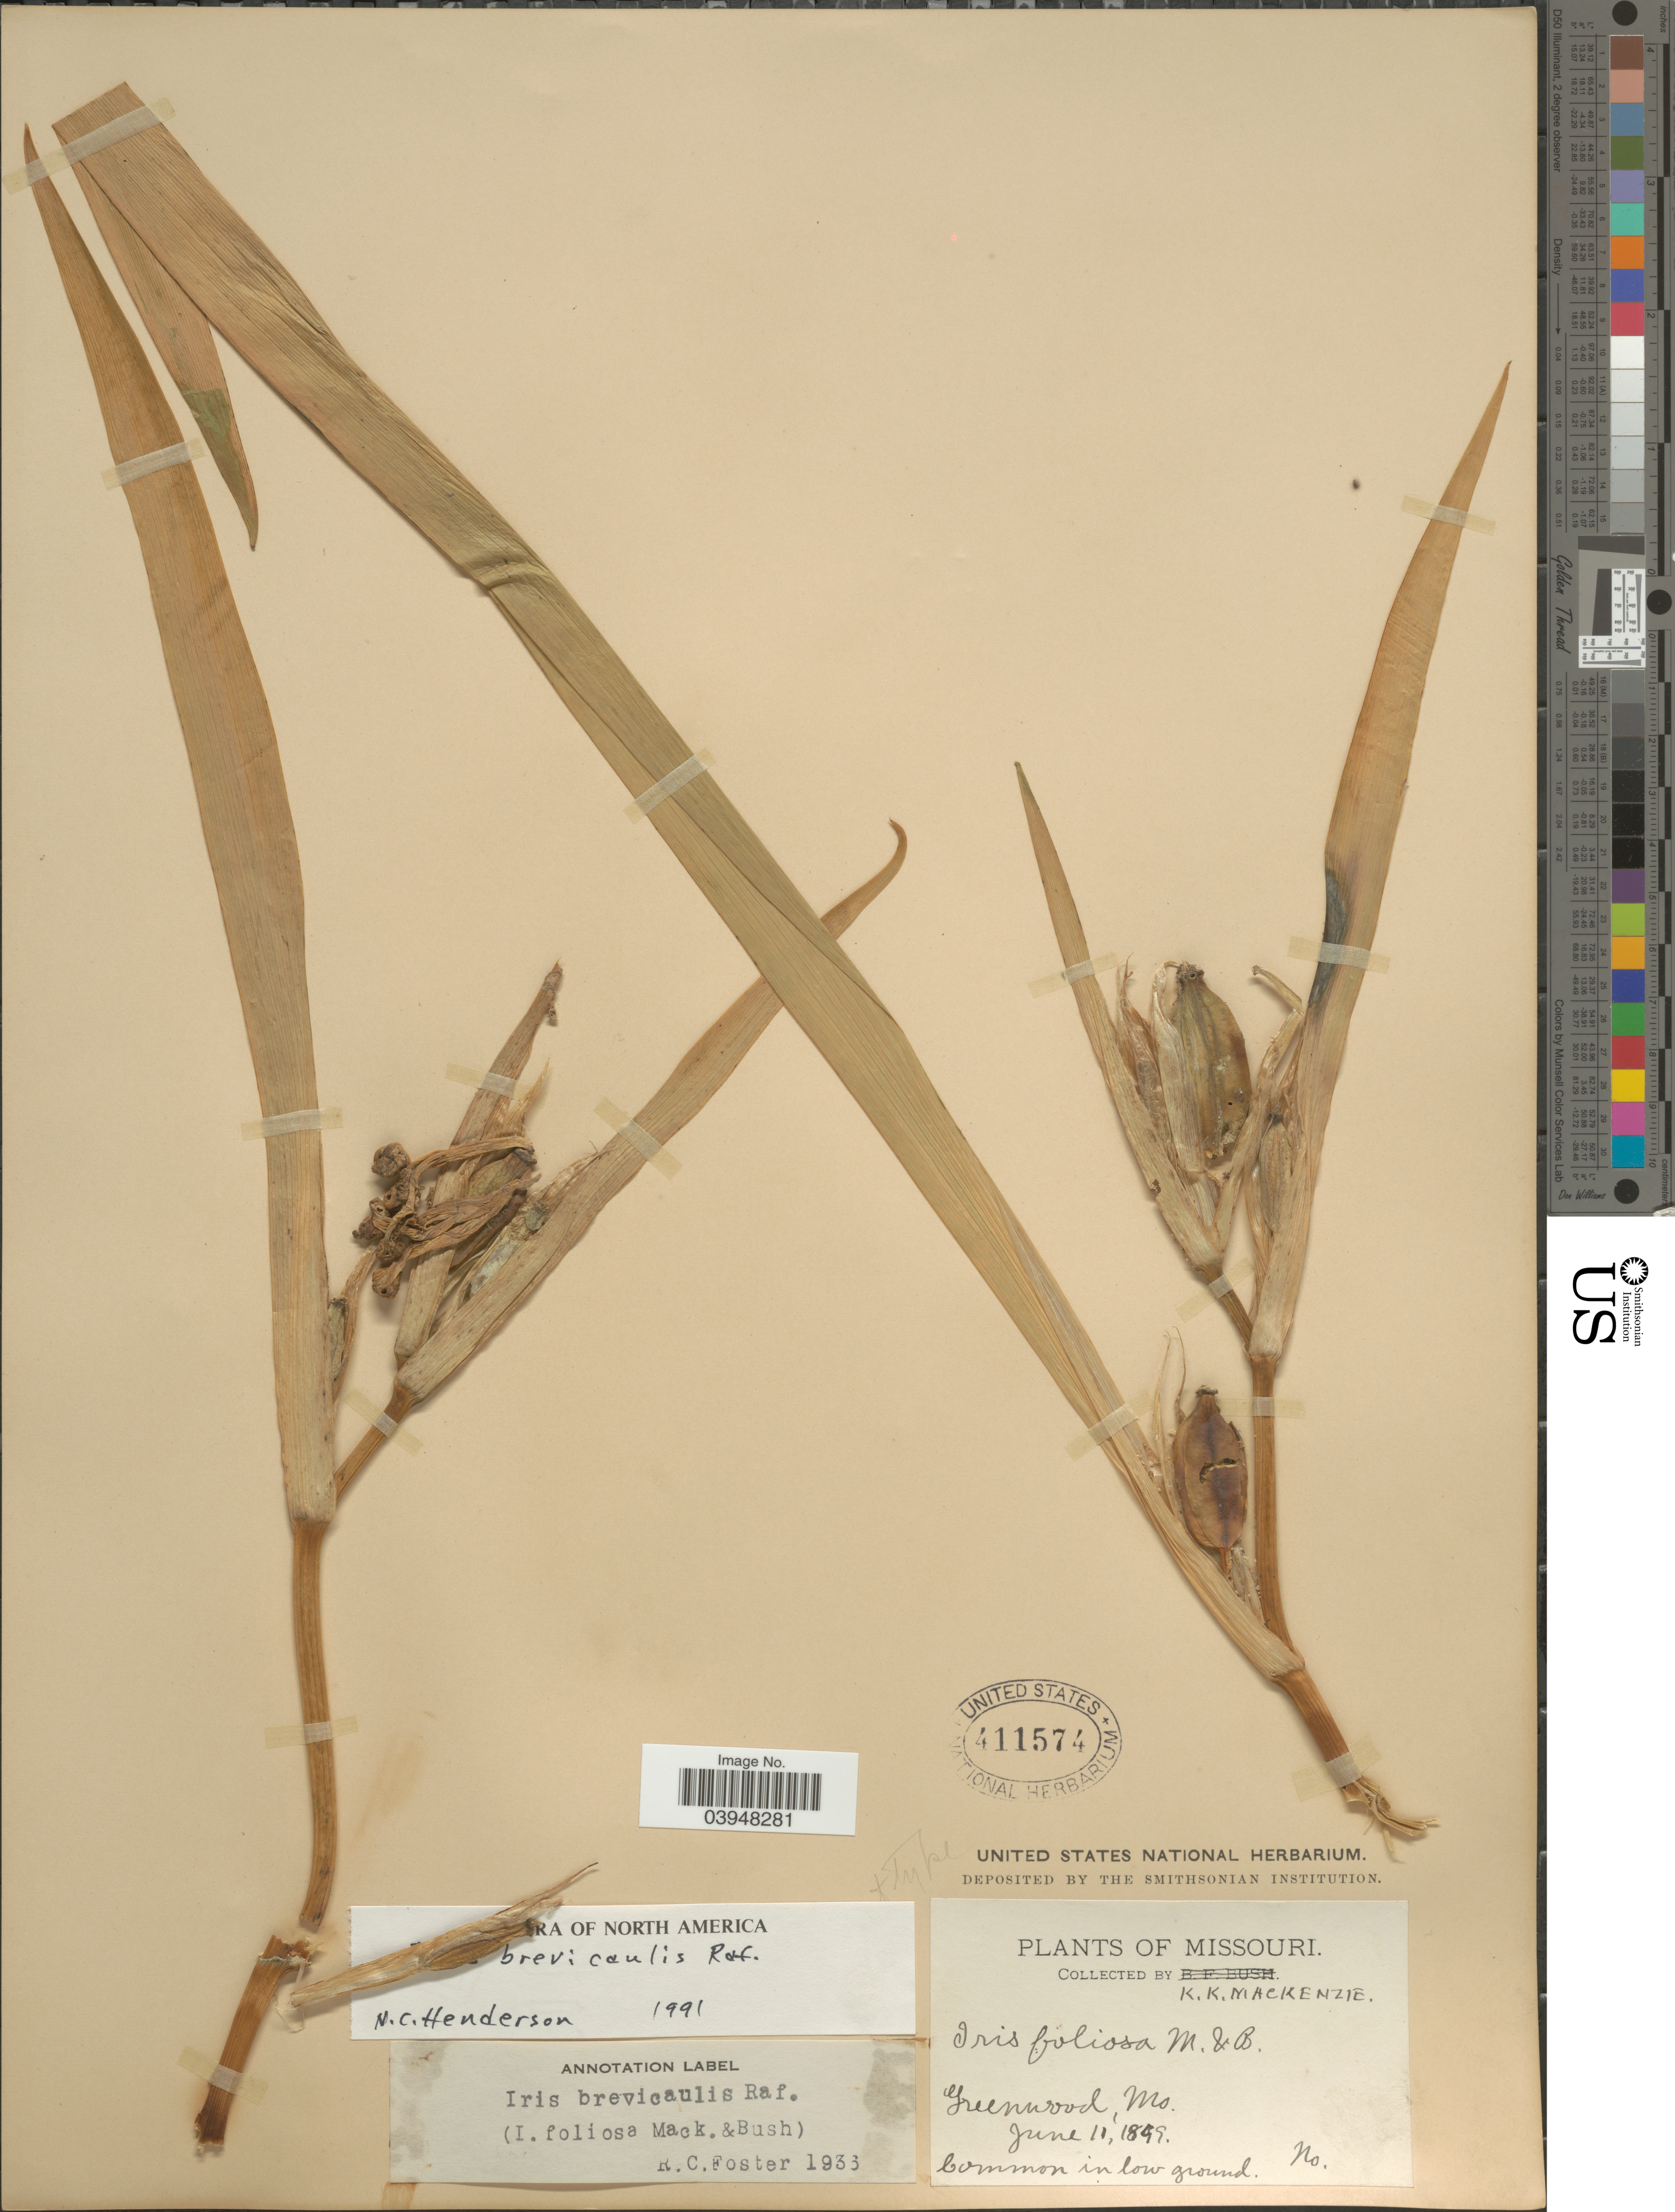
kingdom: Plantae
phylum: Tracheophyta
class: Liliopsida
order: Asparagales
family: Iridaceae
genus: Iris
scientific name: Iris brevicaulis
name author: Raf.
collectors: K. K. Mackenzie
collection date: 1899-06-11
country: United States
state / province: Missouri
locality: Greenwood.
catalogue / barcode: US 411574